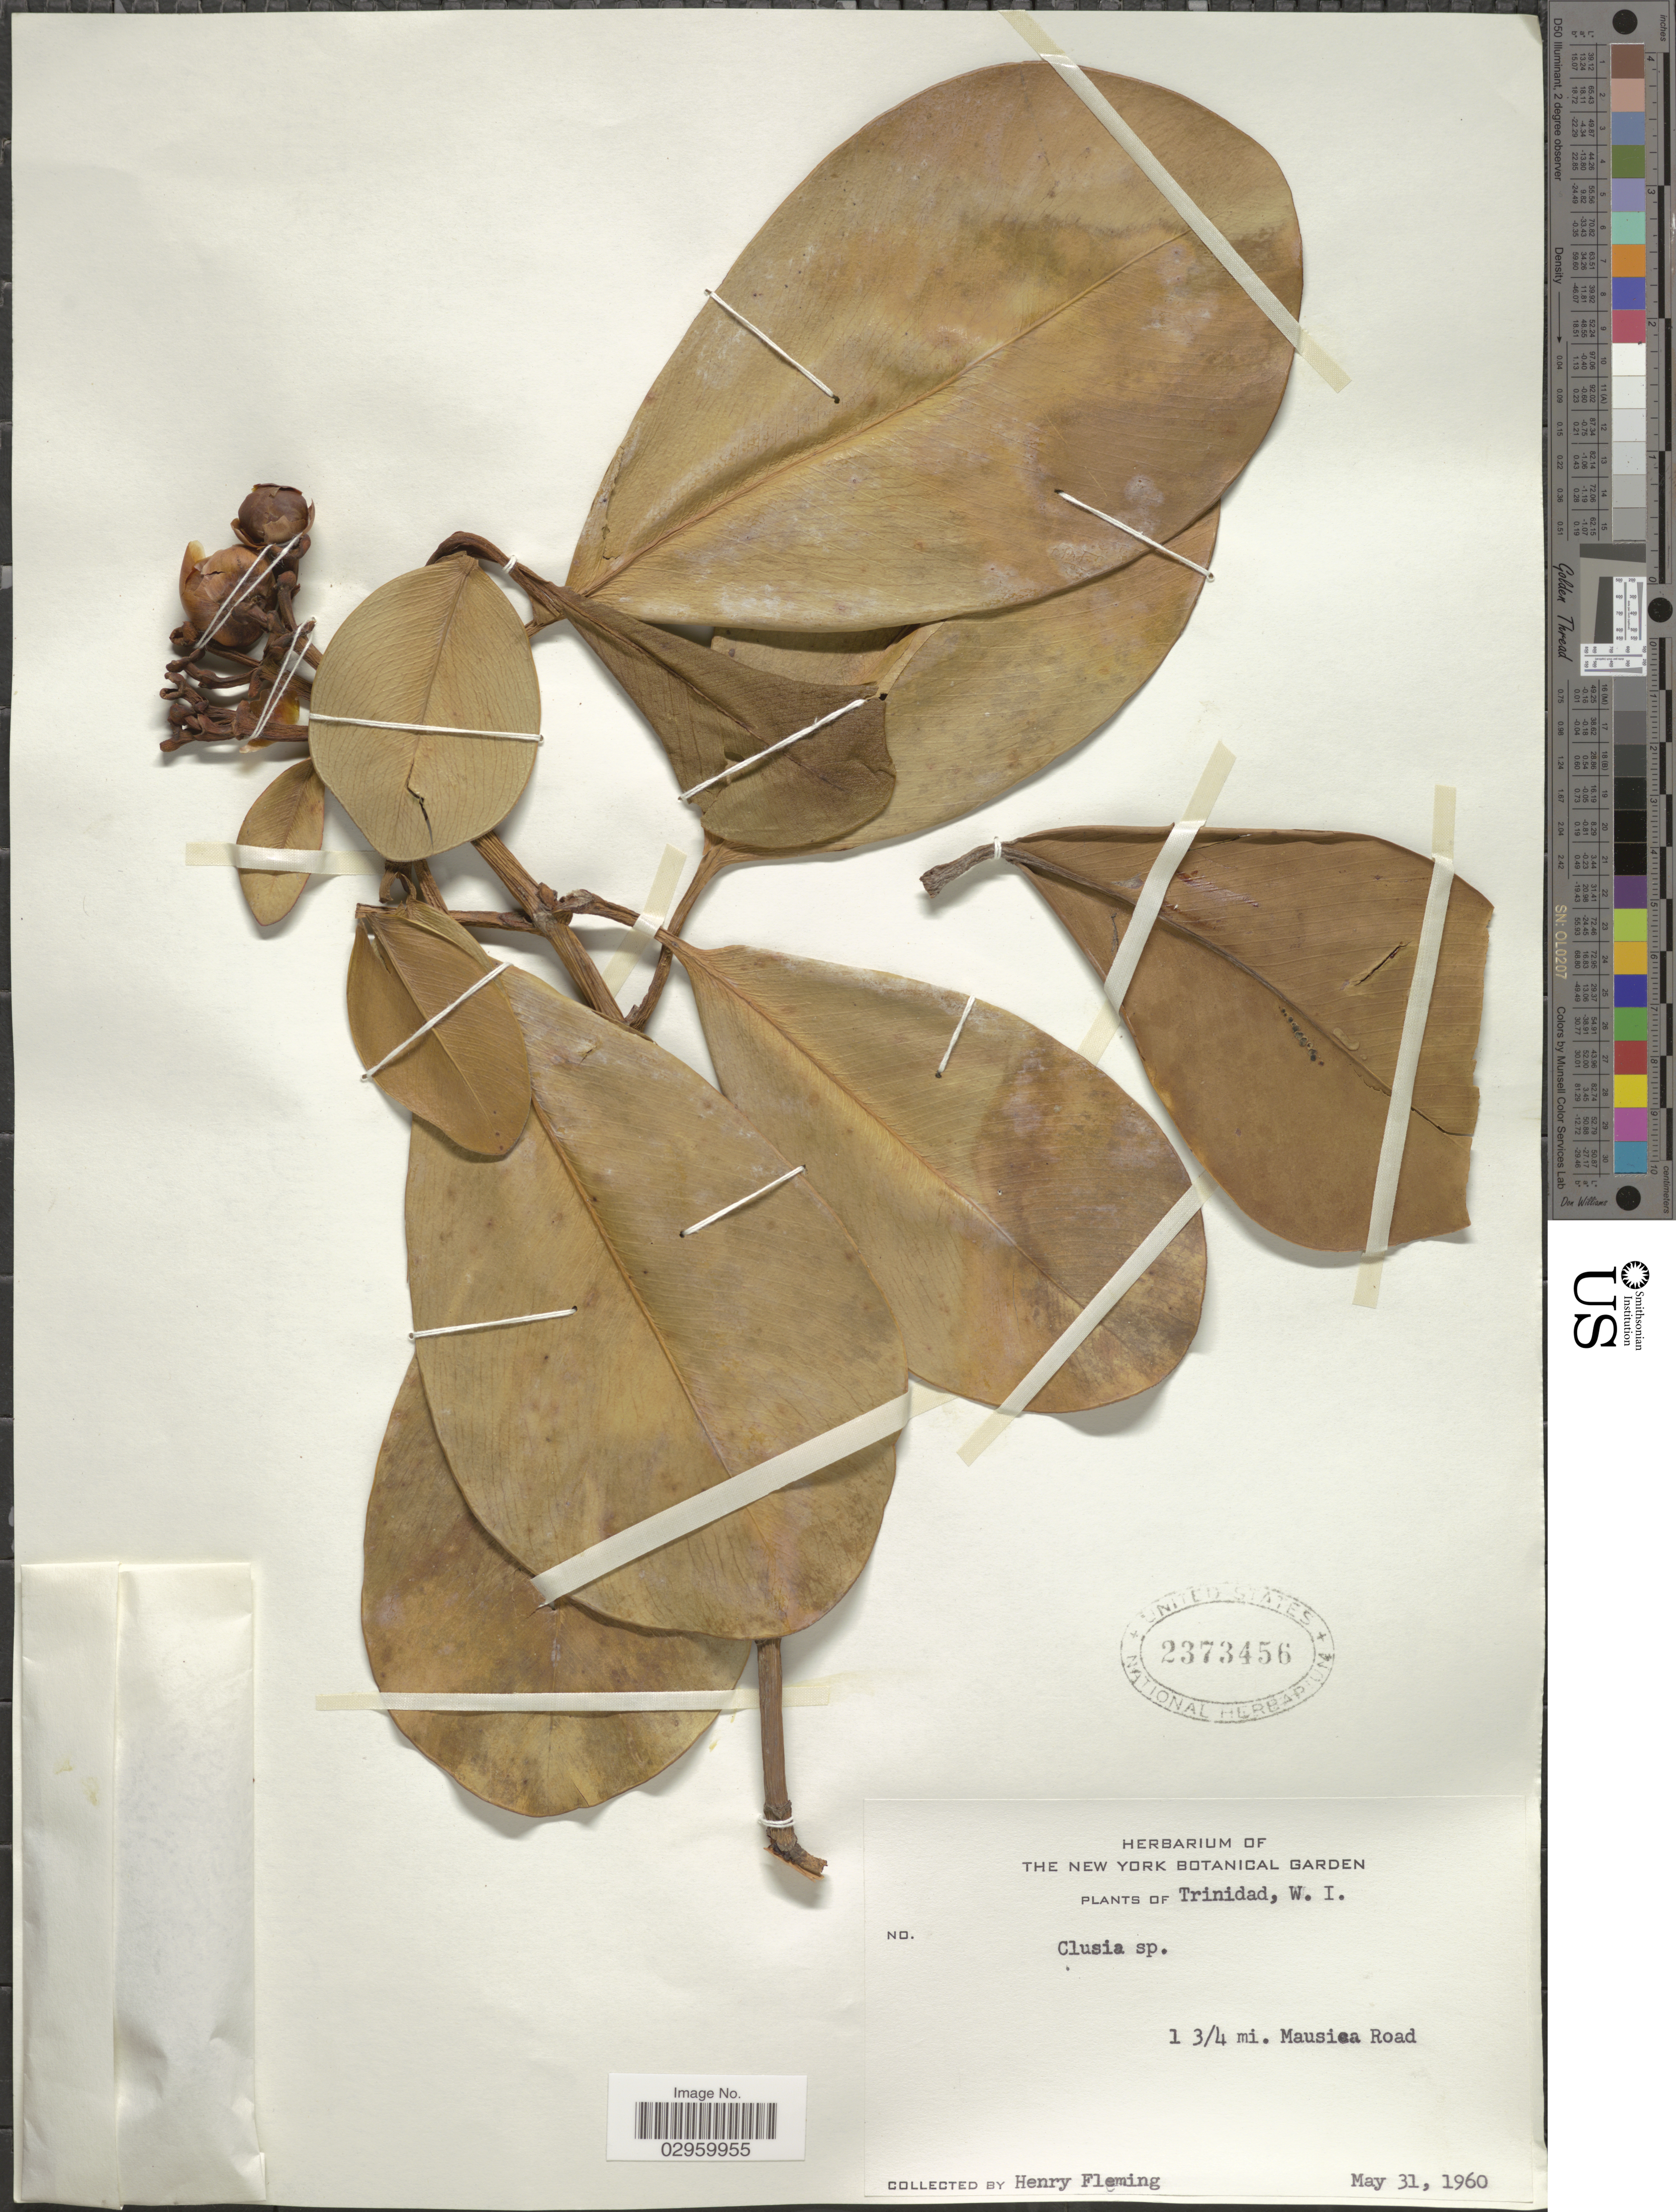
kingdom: Plantae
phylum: Tracheophyta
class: Magnoliopsida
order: Malpighiales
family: Clusiaceae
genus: Clusia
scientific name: Clusia sp.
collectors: H. Fleming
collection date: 1960-05-31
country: Trinidad and Tobago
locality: W. I., 1 3/4 mi. Mausica Road.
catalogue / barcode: US 2373456